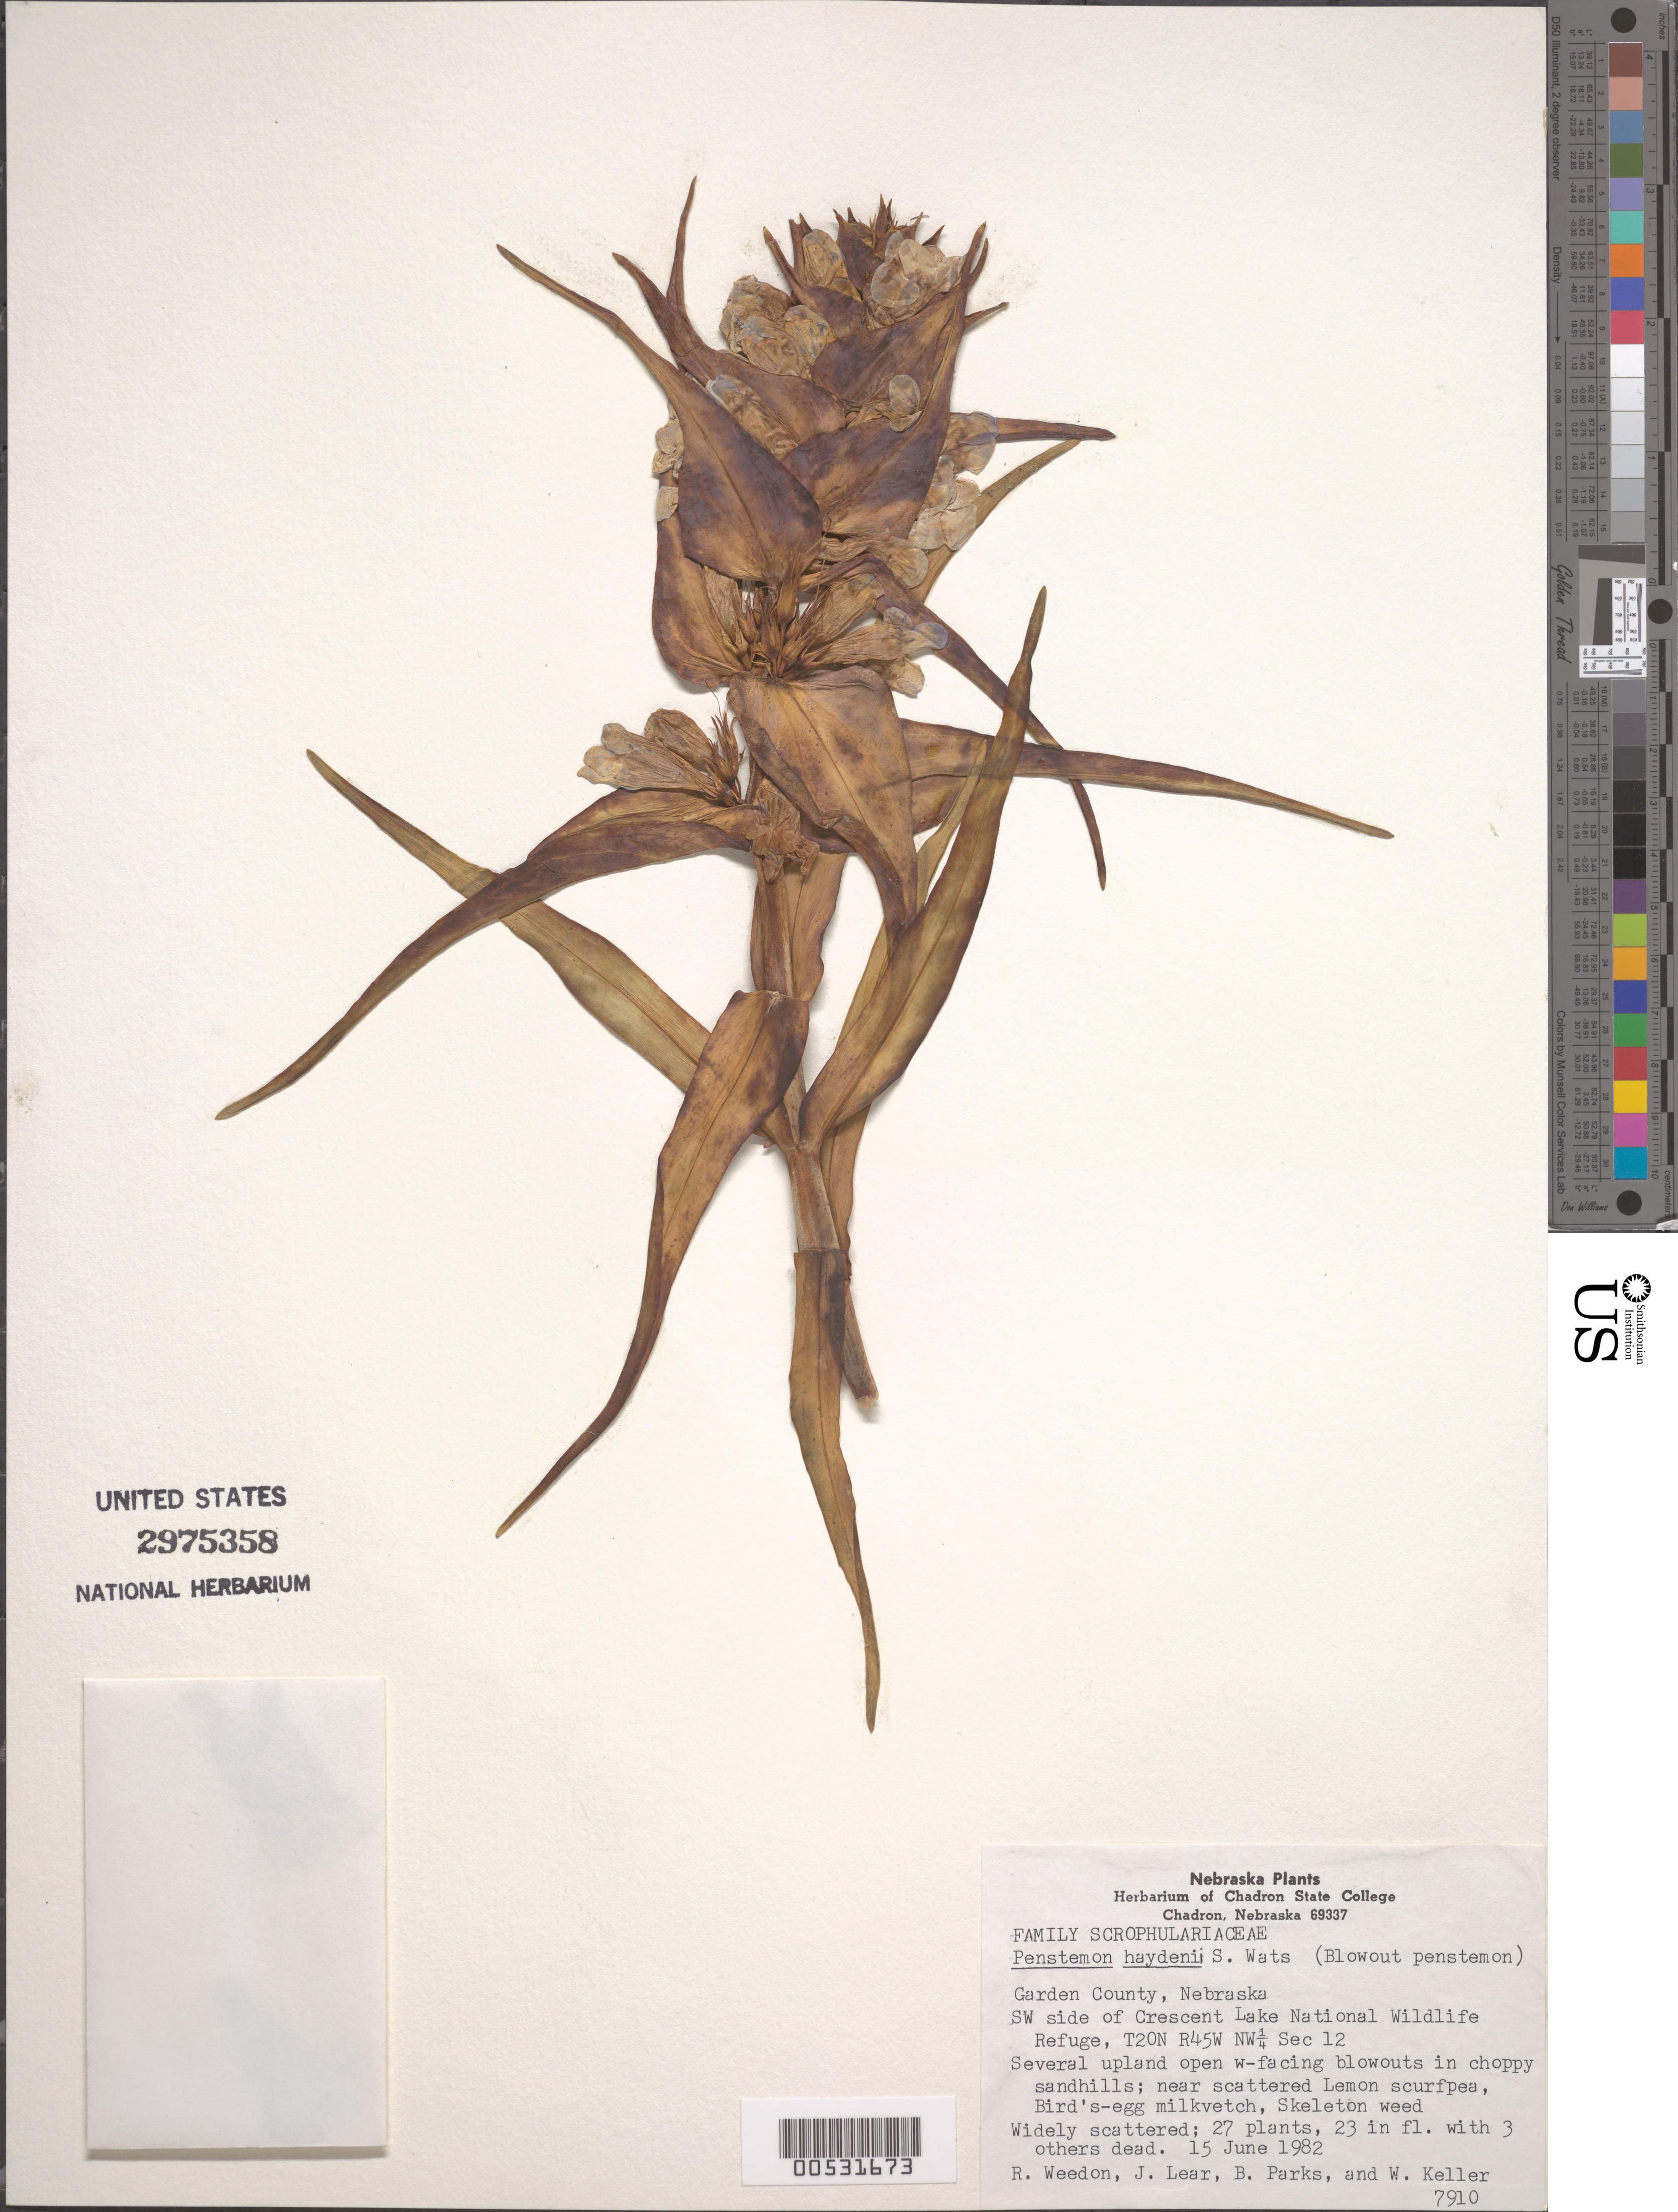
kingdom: Plantae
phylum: Tracheophyta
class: Magnoliopsida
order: Lamiales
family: Plantaginaceae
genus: Penstemon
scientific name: Penstemon haydenii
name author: S. Watson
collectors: R. Weedon, J. Lear, B. Parks & W. Keller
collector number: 7910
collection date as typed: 15 Jun 1982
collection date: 1982-06-15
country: United States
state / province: Nebraska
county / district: Garden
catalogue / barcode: US 2975358